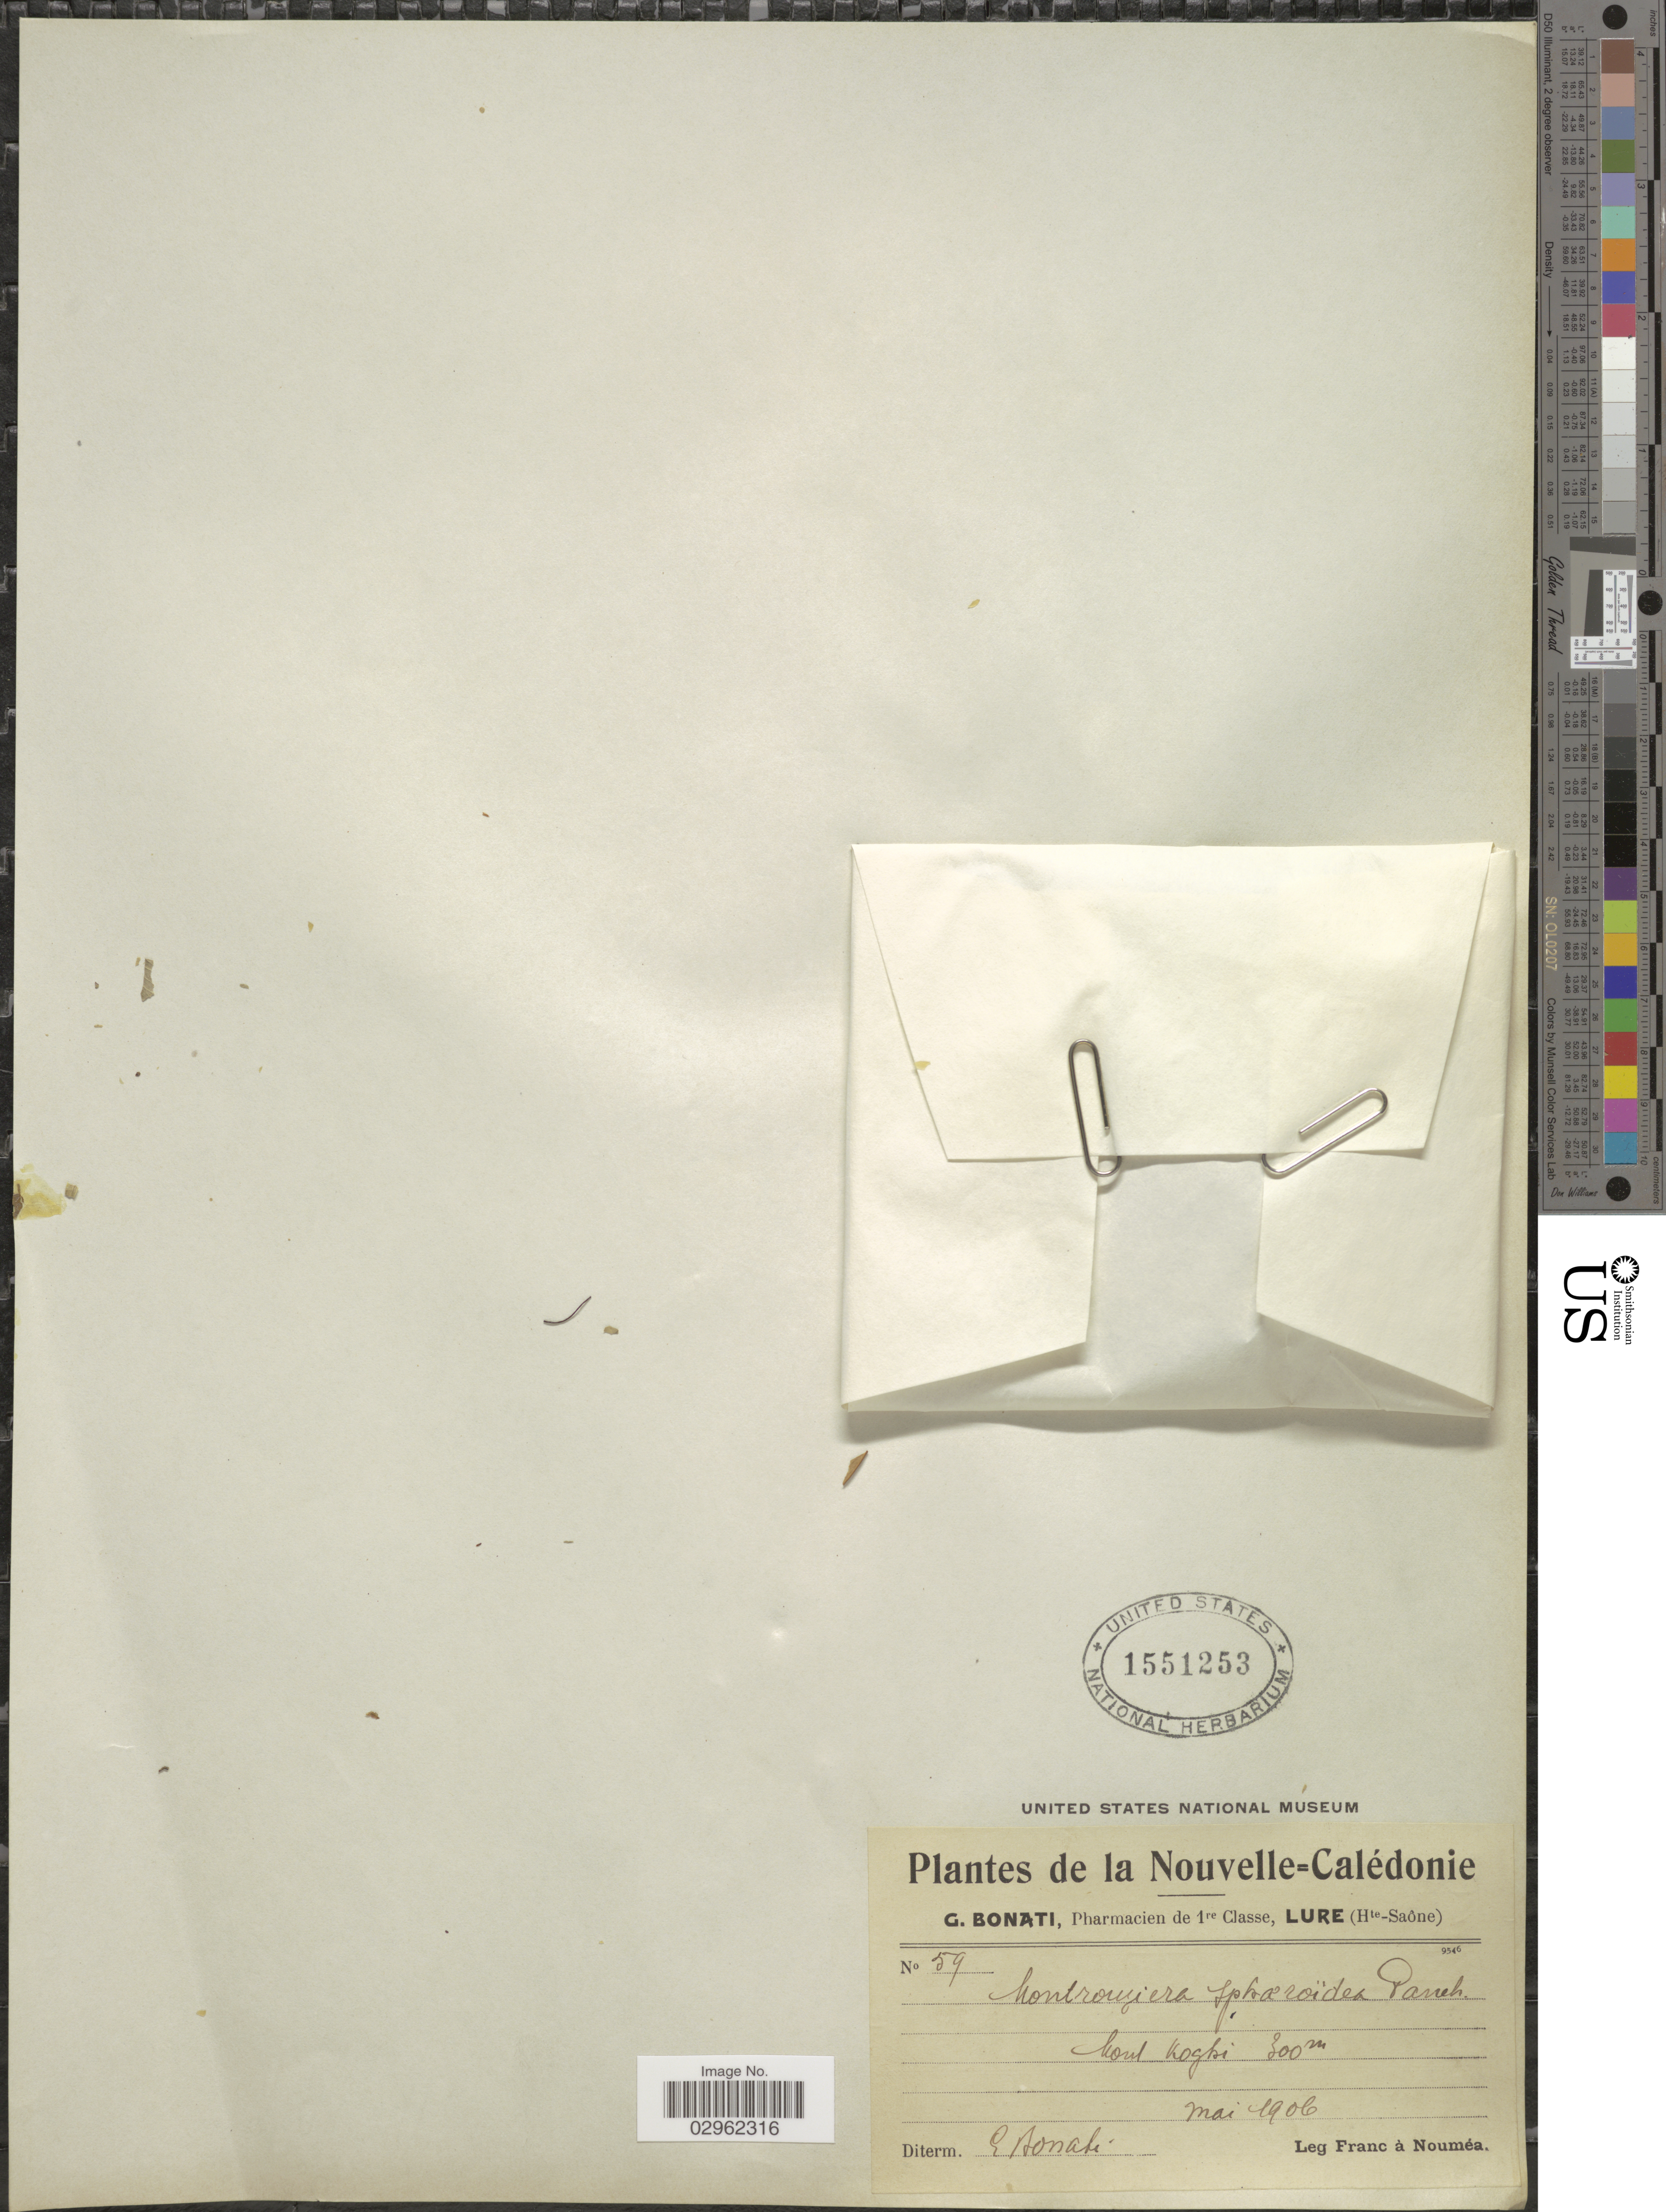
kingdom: Plantae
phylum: Tracheophyta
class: Magnoliopsida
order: Malpighiales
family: Clusiaceae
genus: Montrouziera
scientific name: Montrouziera sphaeroidea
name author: Pancher ex Planch. & Triana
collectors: Franc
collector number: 59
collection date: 1906-05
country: New Caledonia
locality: Nouvelle-Calédonie. Mont Koghi.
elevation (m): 300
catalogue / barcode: US 1551253